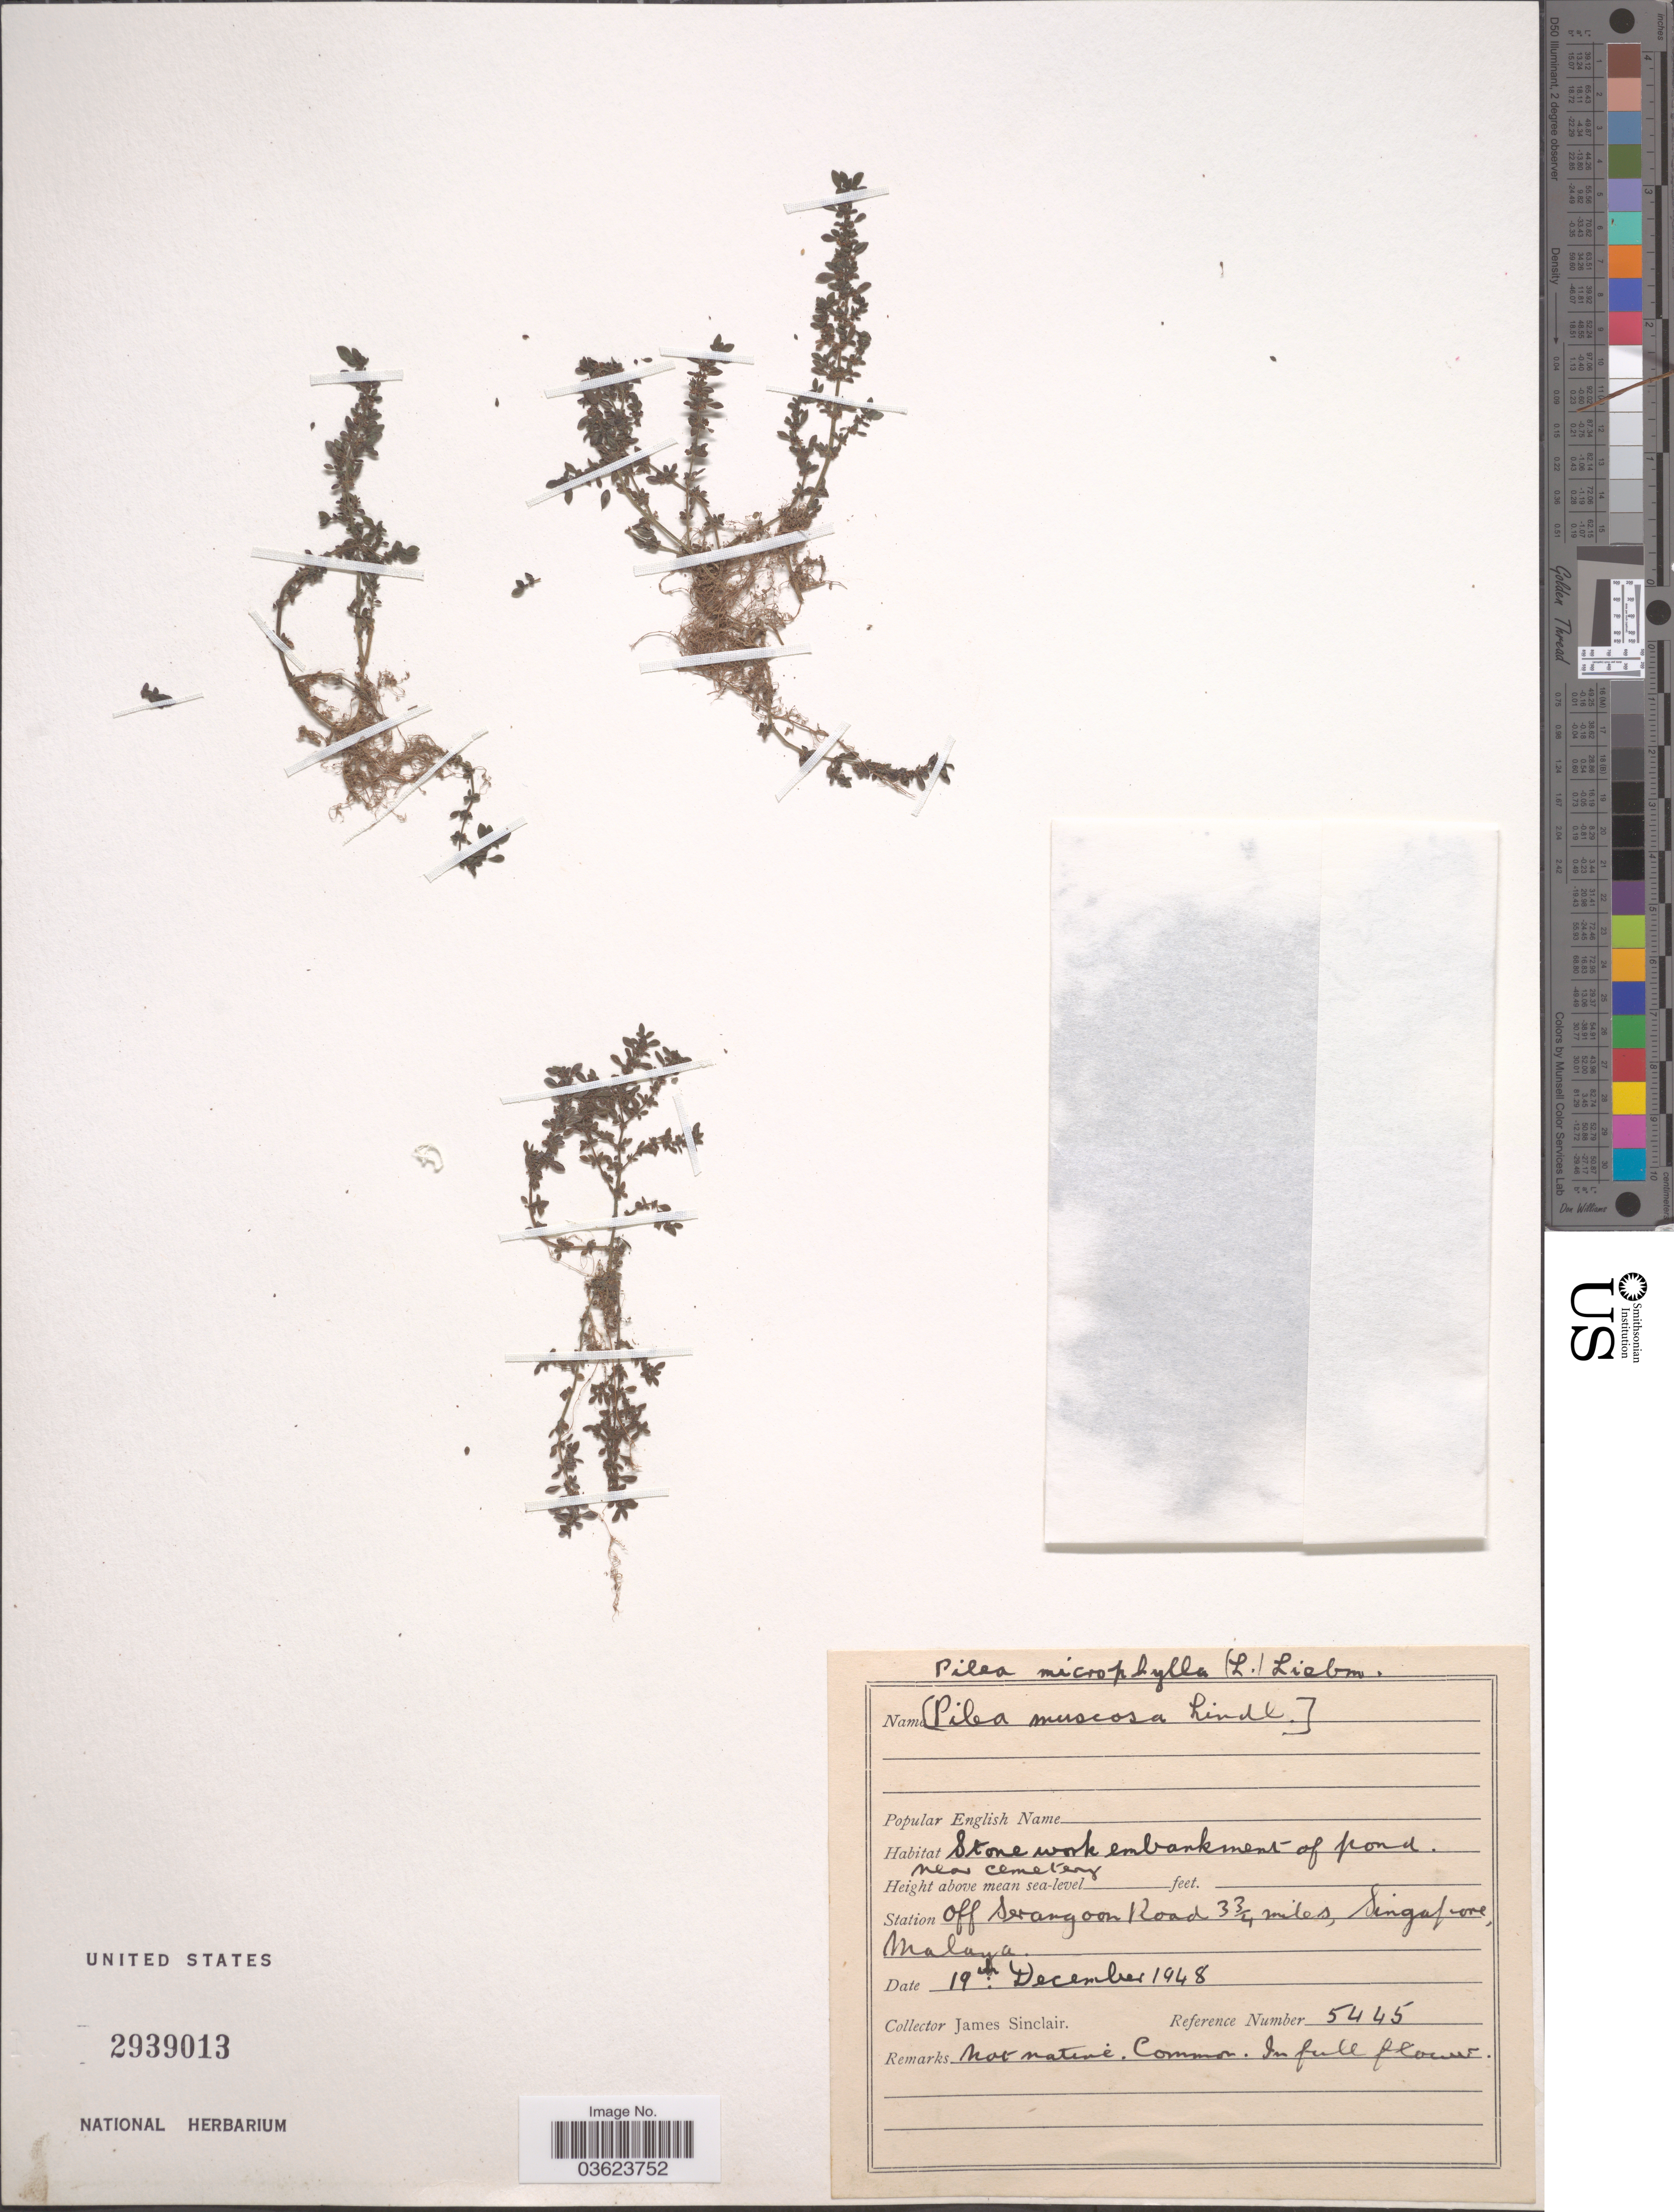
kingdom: Plantae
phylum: Tracheophyta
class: Magnoliopsida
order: Rosales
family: Urticaceae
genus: Pilea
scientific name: Pilea microphylla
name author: (L.) Liebm.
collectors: J. Sinclair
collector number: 5445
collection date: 1948-12-19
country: Singapore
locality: Station off Serangoon Road 3¾ miles, Singapore, Malaya.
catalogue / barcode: US 2939013